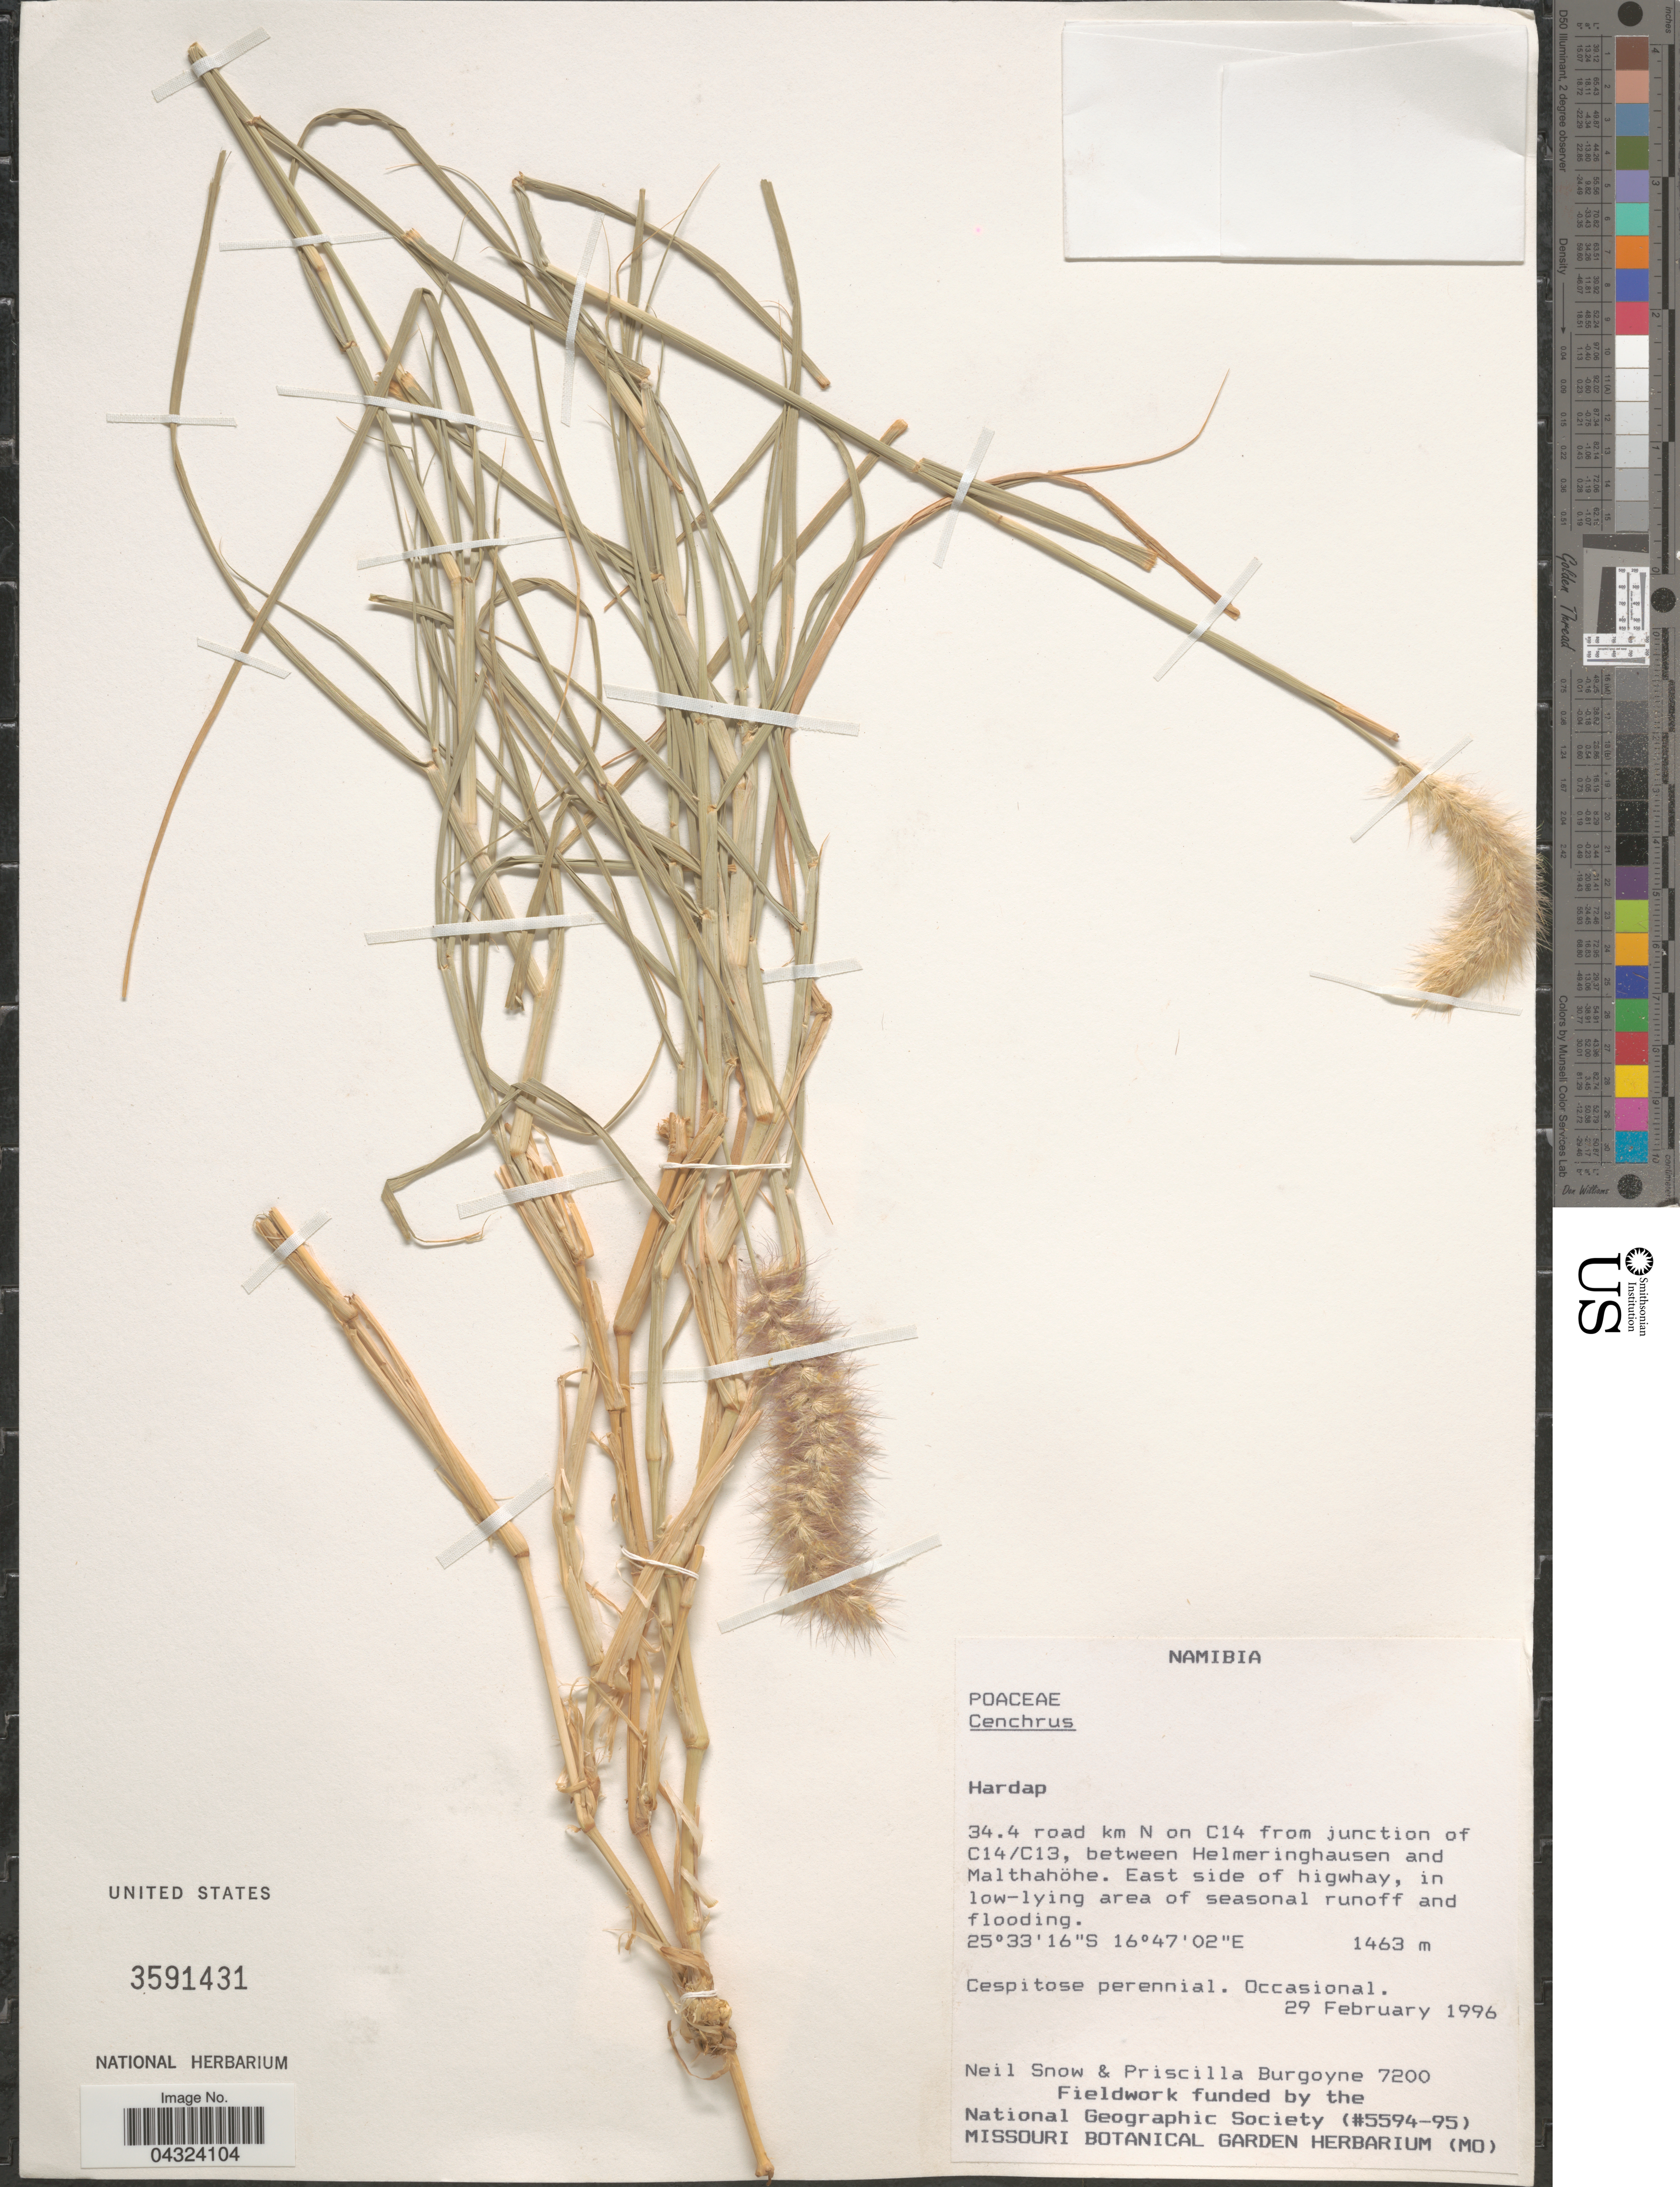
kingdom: Plantae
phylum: Tracheophyta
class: Liliopsida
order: Poales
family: Poaceae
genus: Cenchrus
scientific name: Cenchrus sp.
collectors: N. Snow & P. M. Burgoyne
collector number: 7200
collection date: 1996-02-29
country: Namibia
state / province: Hardap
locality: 34.4 road km N of C14 from junction of C14/C13, between Helmeringhausen and Malthahöhe. East side of highway, in low-lying area of seasonal runoff and flooding.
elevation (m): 1463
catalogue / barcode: US 3591431